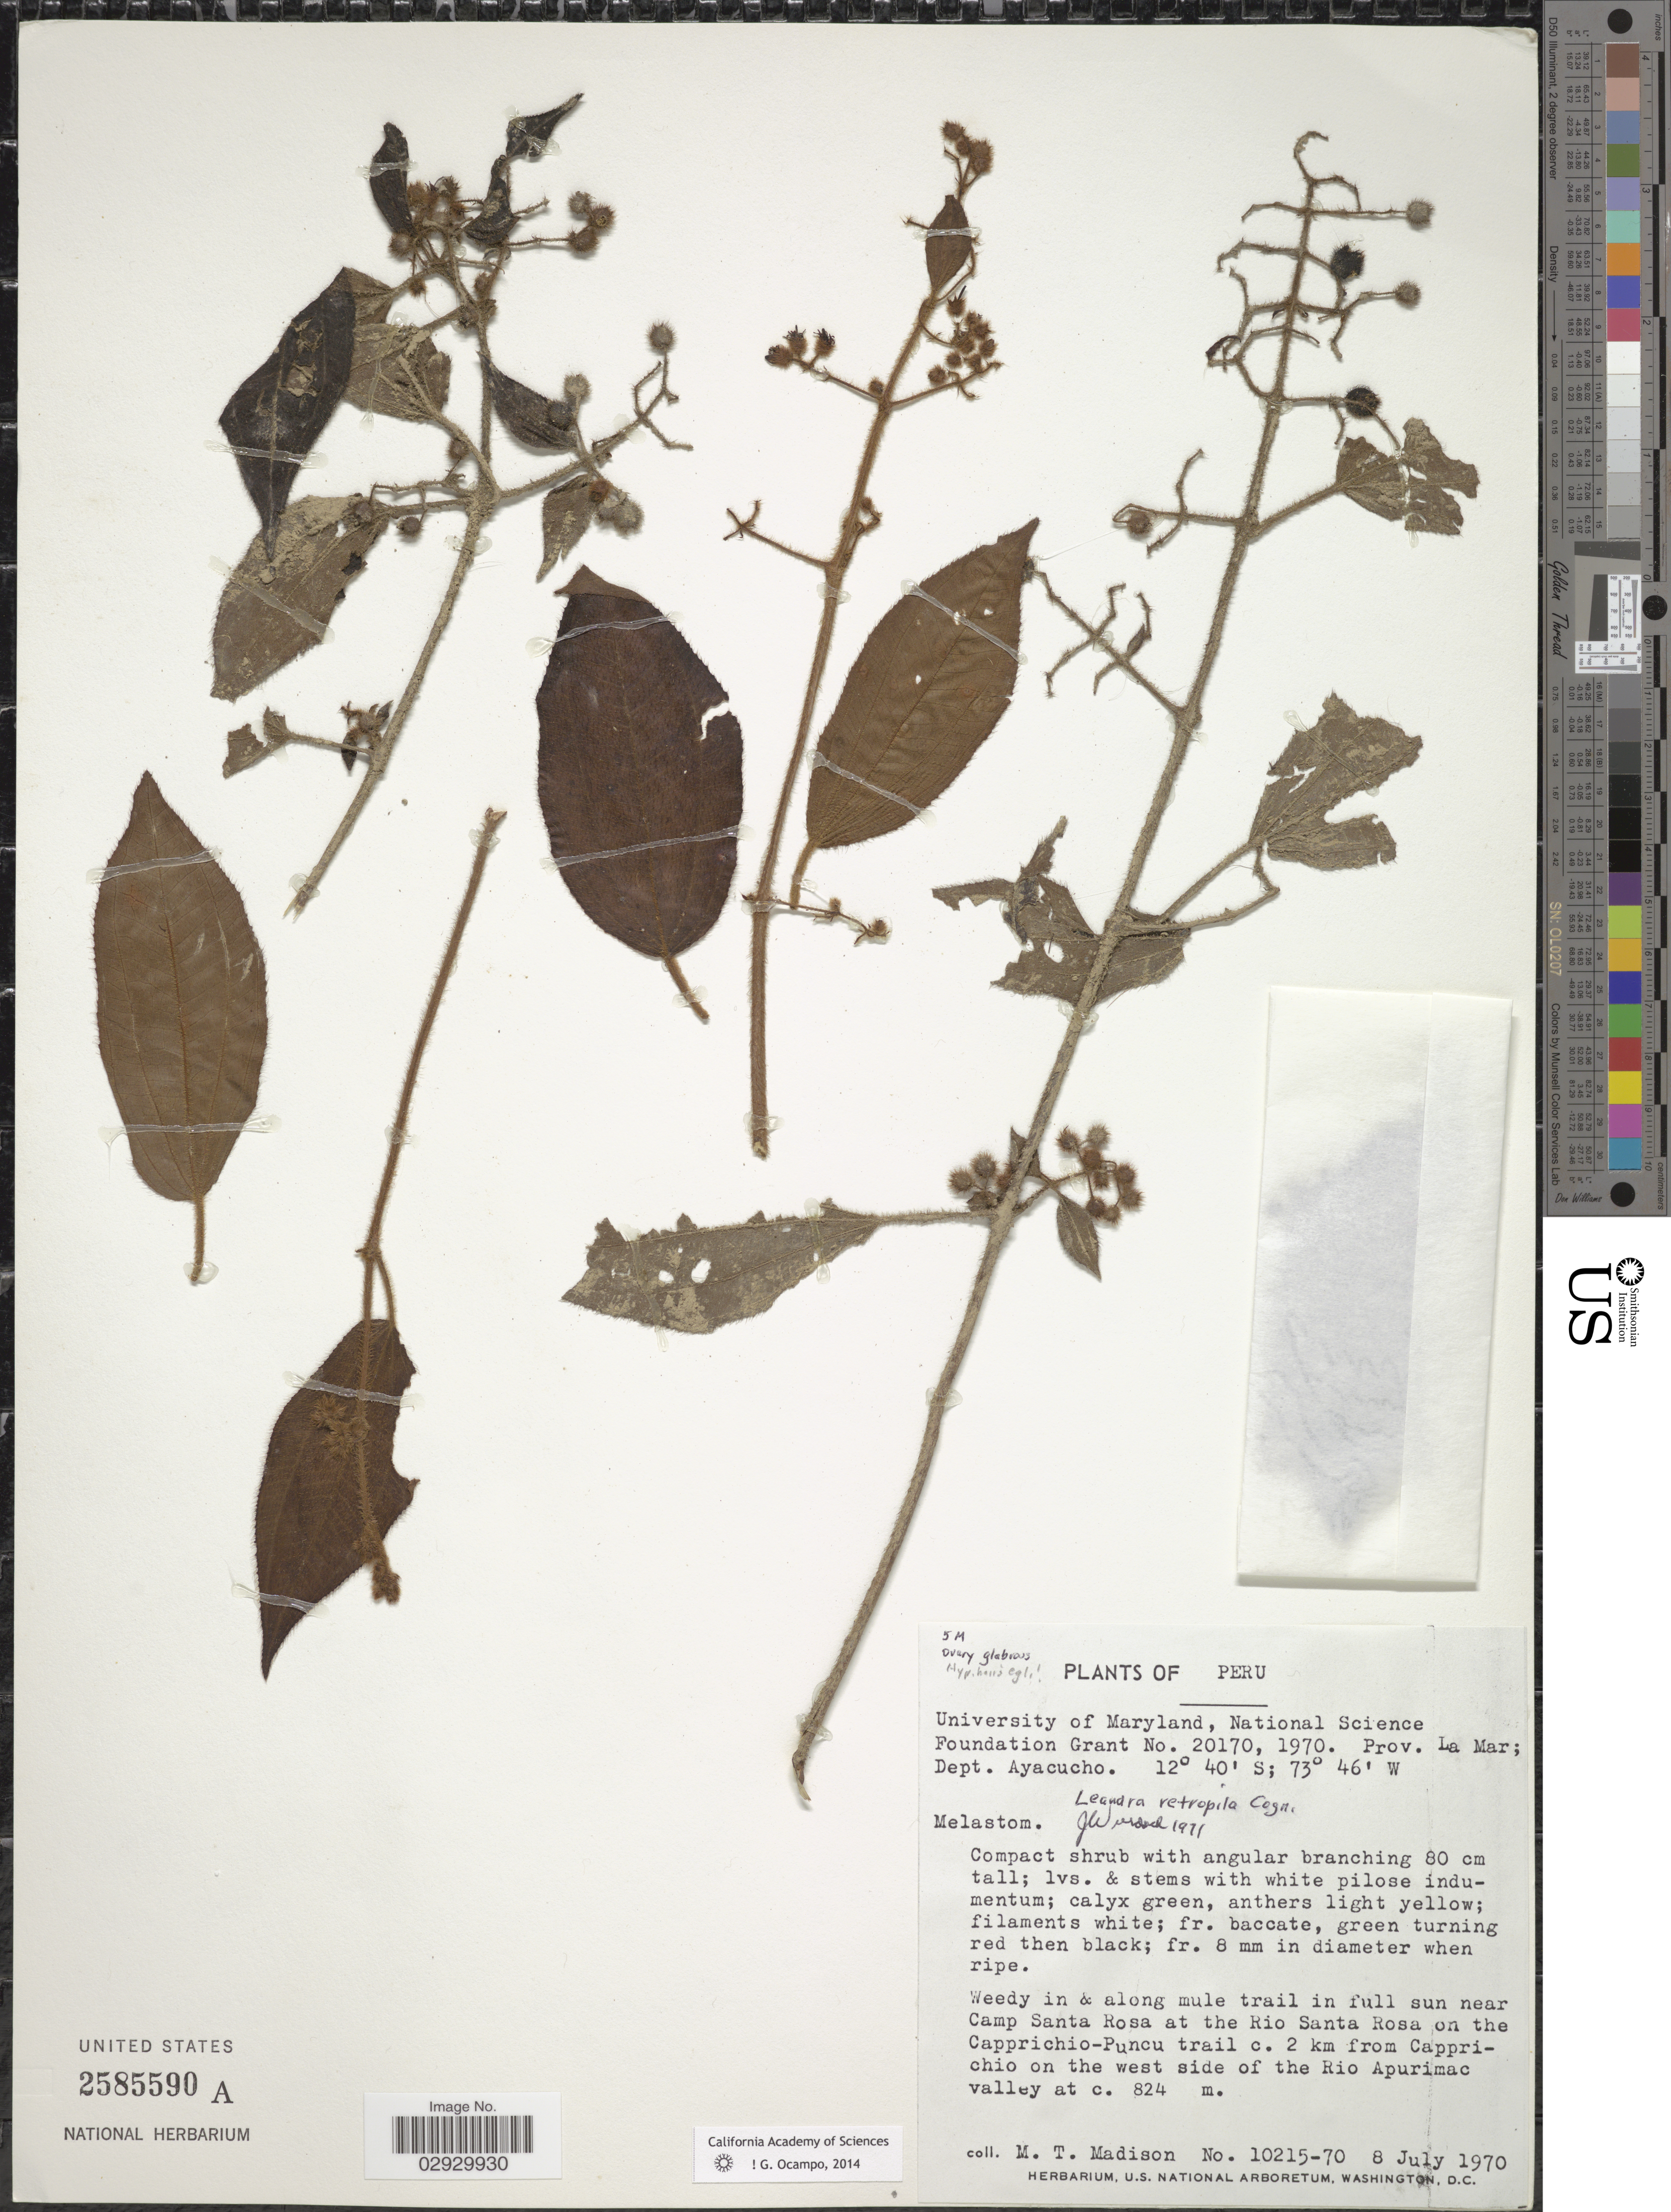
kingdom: Plantae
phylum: Tracheophyta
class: Magnoliopsida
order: Myrtales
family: Melastomataceae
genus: Leandra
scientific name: Leandra retropila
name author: Cogn.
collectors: M. T. Madison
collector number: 10215-70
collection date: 1970-07-08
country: Peru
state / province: Ayacucho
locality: Prov. La Mar. Dept. Ayacucho. Weedy in & along mule trail in full sun near Camp Santa Rosa at the Rio Santa Rosa on the Capprichio-Puncu trail c. 2 km from Capprichio on the west side of the Rio Apurimac valley.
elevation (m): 824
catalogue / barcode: US 2585590A